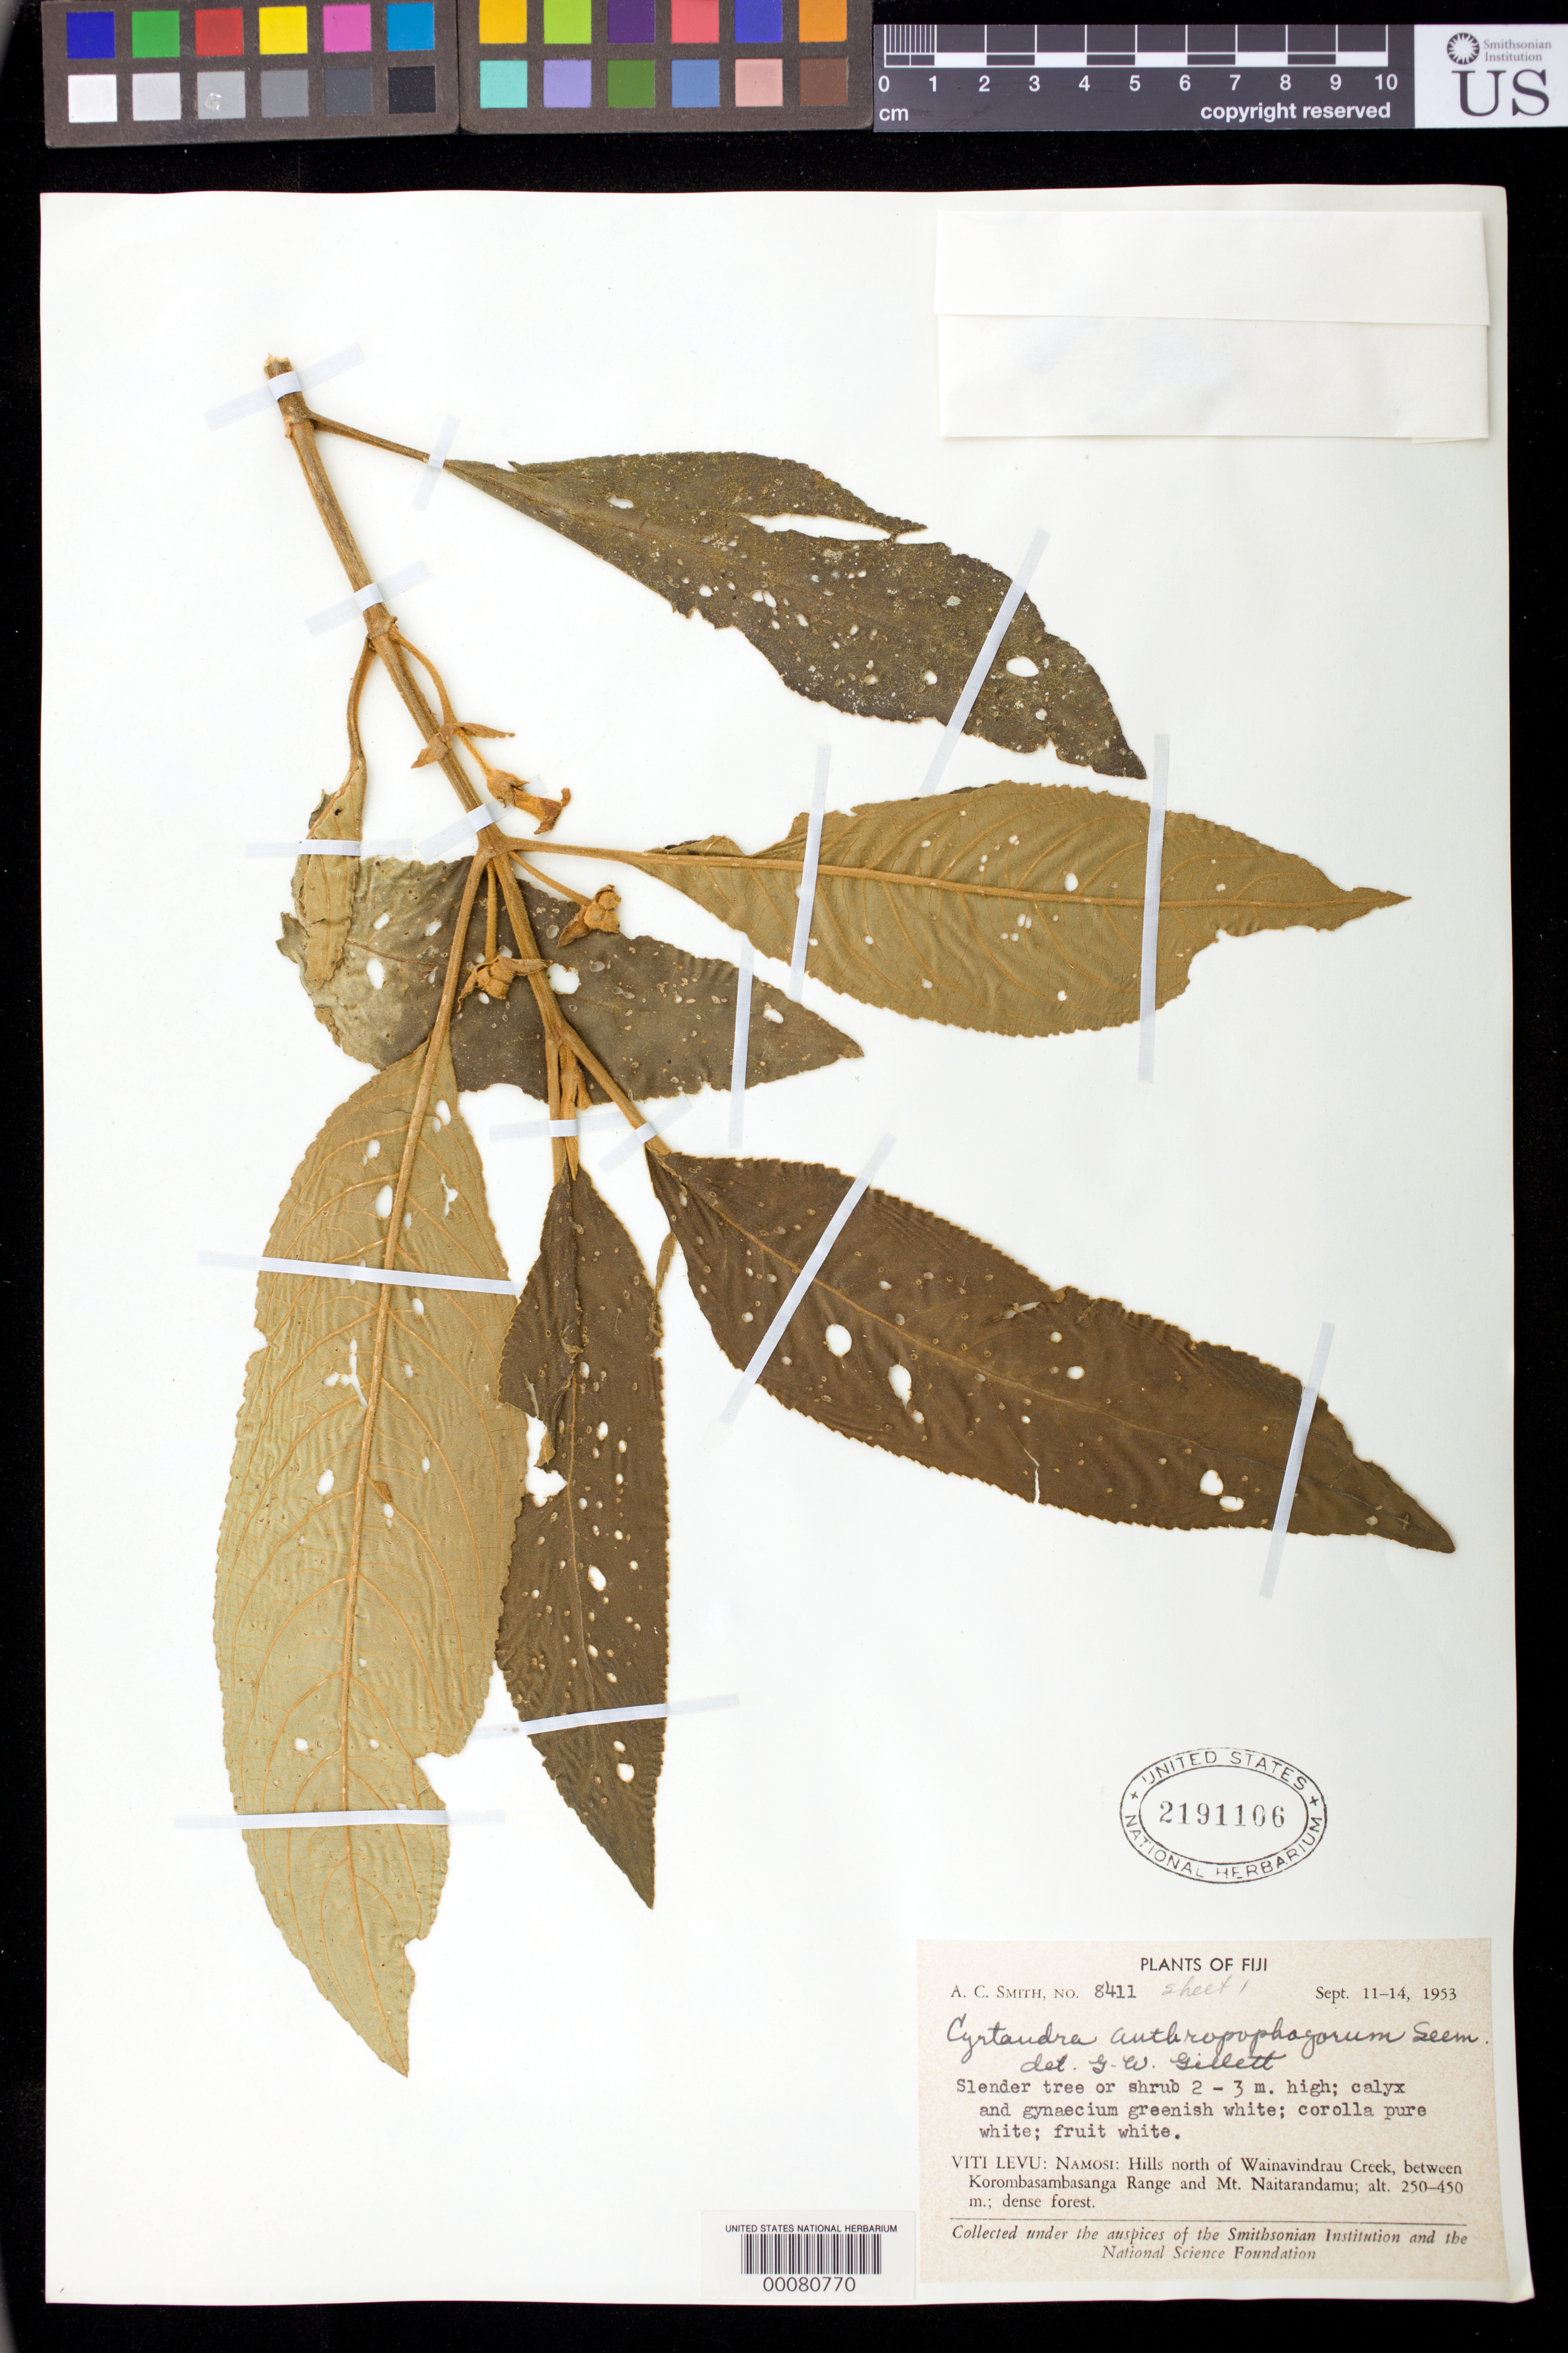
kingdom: Plantae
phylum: Tracheophyta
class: Magnoliopsida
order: Lamiales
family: Gesneriaceae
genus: Cyrtandra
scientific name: Cyrtandra anthropophagorum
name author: Seem. ex A. Gray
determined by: Gillett, G. W.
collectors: A. C. Smith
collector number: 8411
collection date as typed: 11-14 Sep 1953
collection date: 1953-09-11/1953-09-14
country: Fiji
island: Viti Levu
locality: Namosi, hills n of wainavindrau creek, between korombasambasanga range and mt naitarandamu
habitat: Dense forest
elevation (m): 250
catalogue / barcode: US 2191106